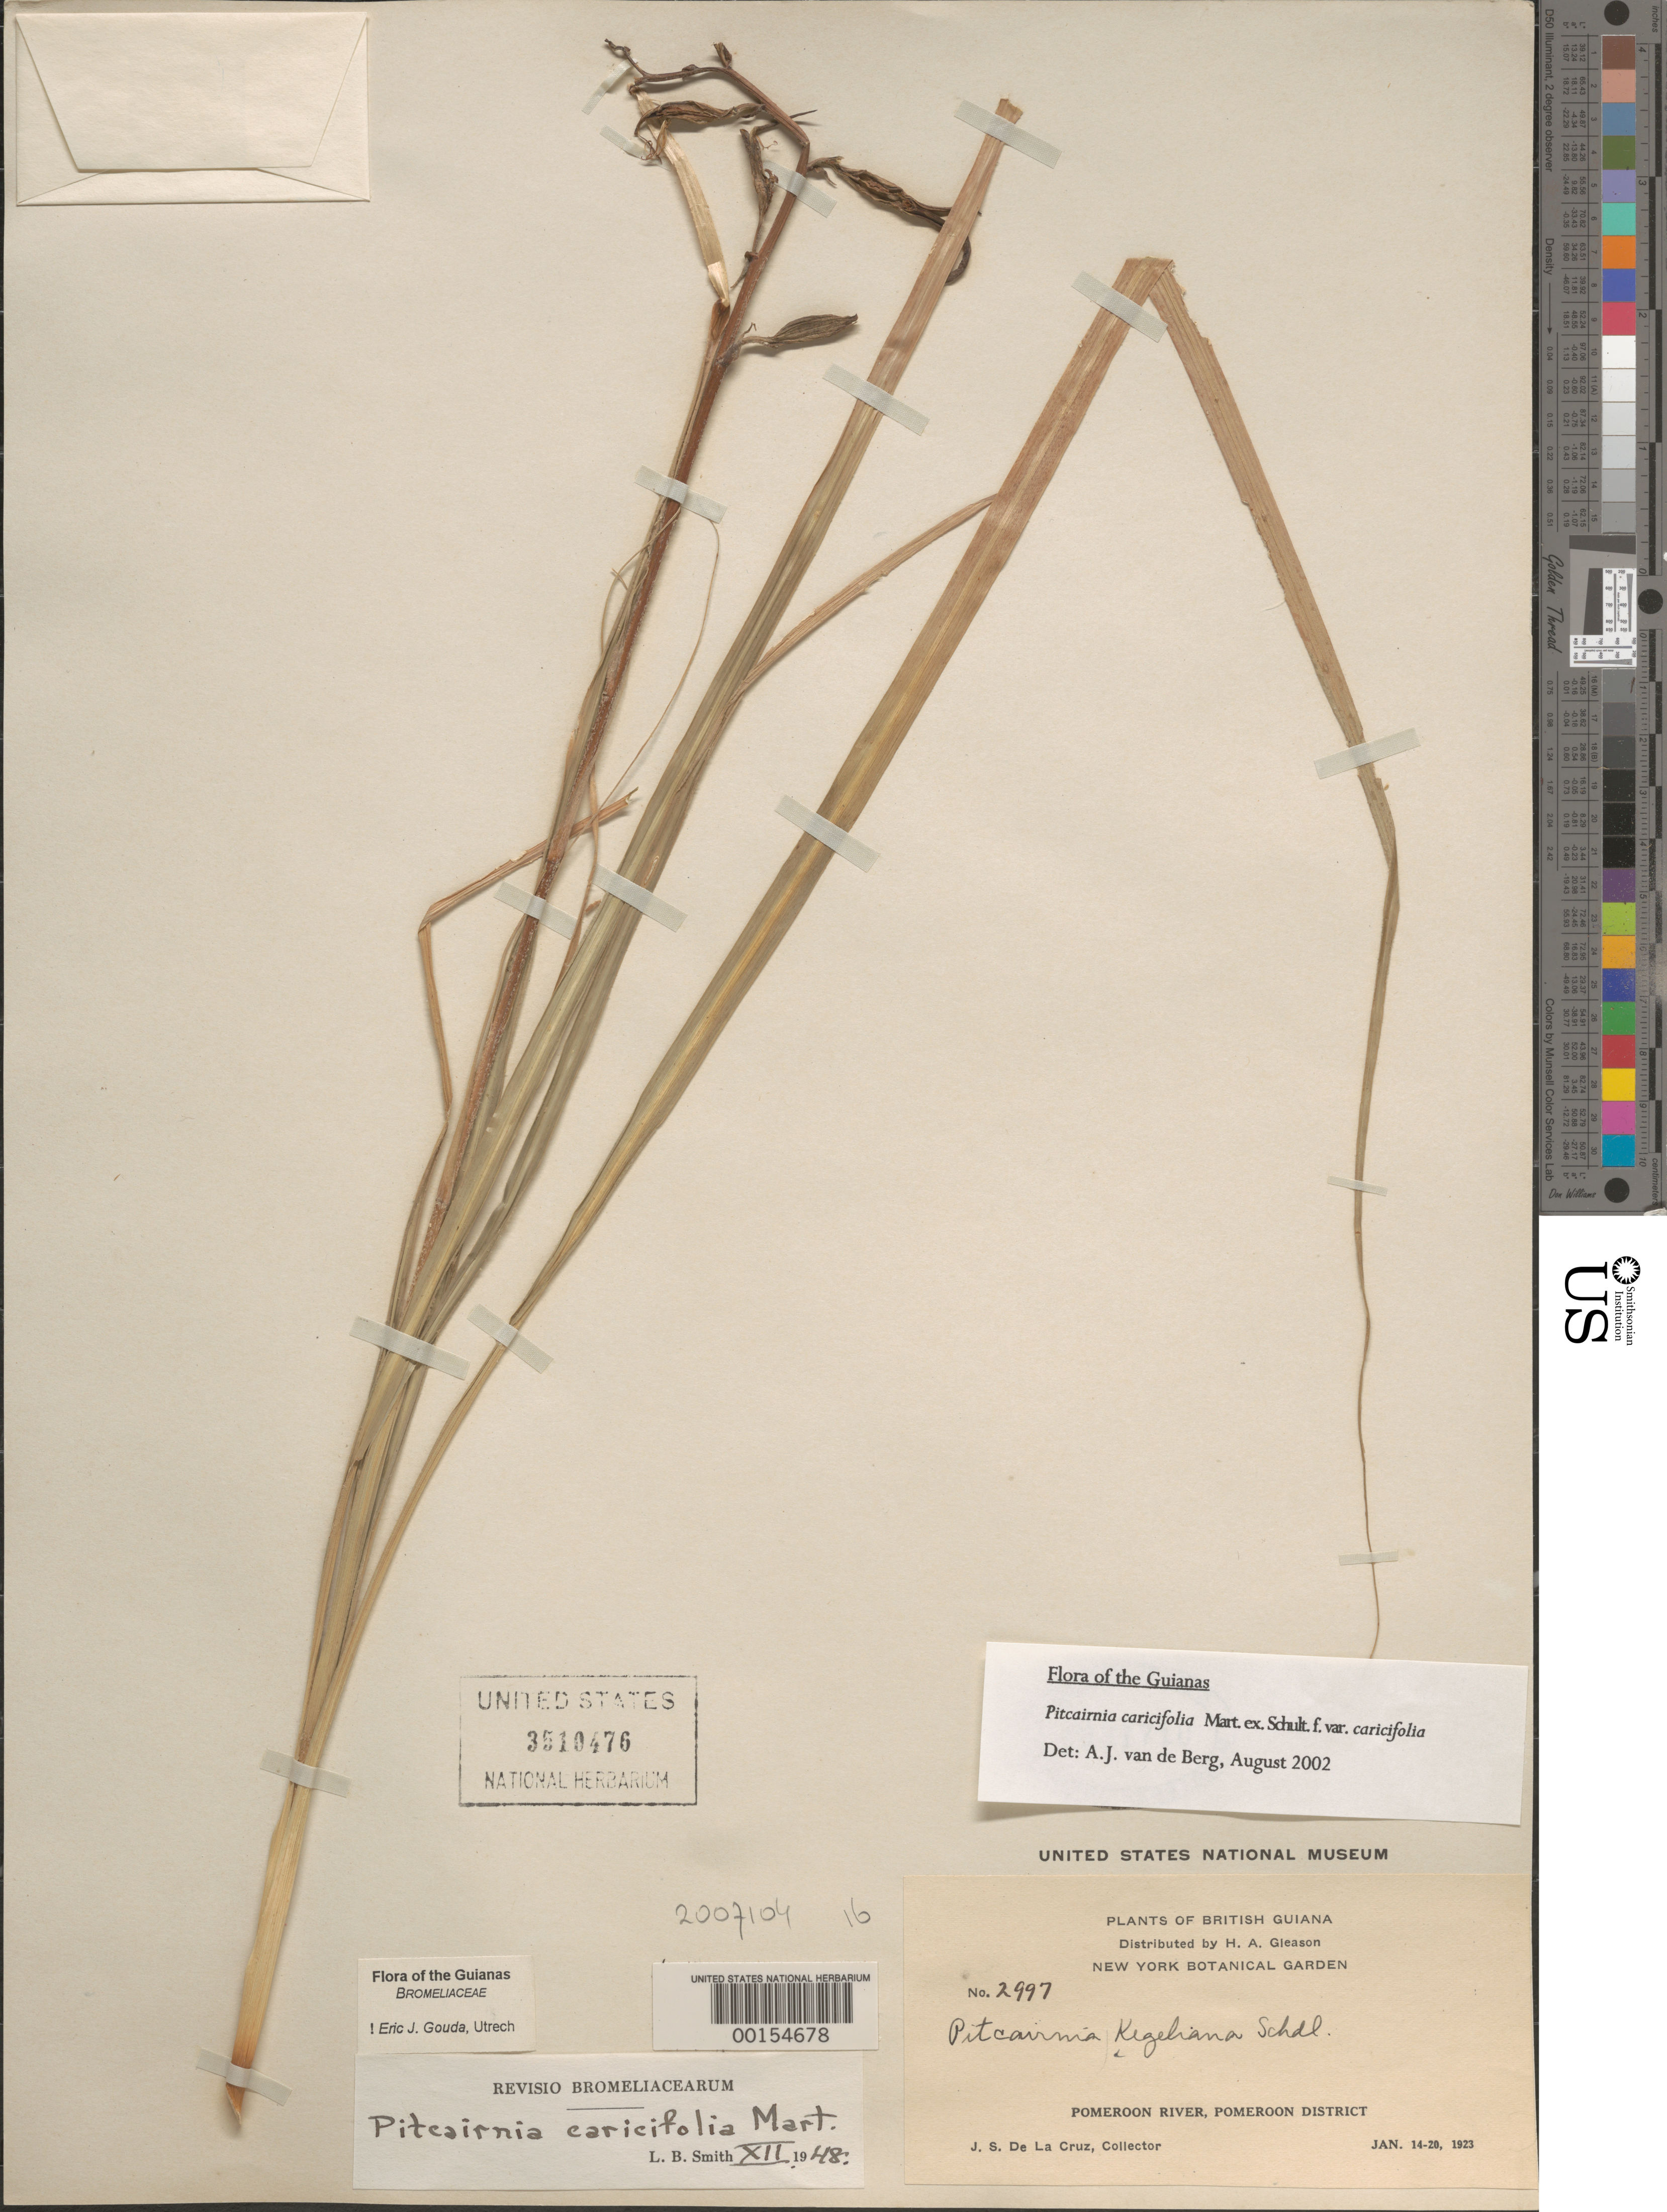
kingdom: Plantae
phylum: Tracheophyta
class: Liliopsida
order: Poales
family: Bromeliaceae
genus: Pitcairnia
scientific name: Pitcairnia caricifolia var. caricifolia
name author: Mart. ex Schult. & Schult. f.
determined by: Gouda, E. J.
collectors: J. S. de la Cruz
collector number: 2997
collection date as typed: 14-Jan-23 to 20-Jan-23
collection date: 1923-01-14/1923-01-20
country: Guyana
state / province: Pomeroon-Supenaam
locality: Pomeroon R.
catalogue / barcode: US 3510476